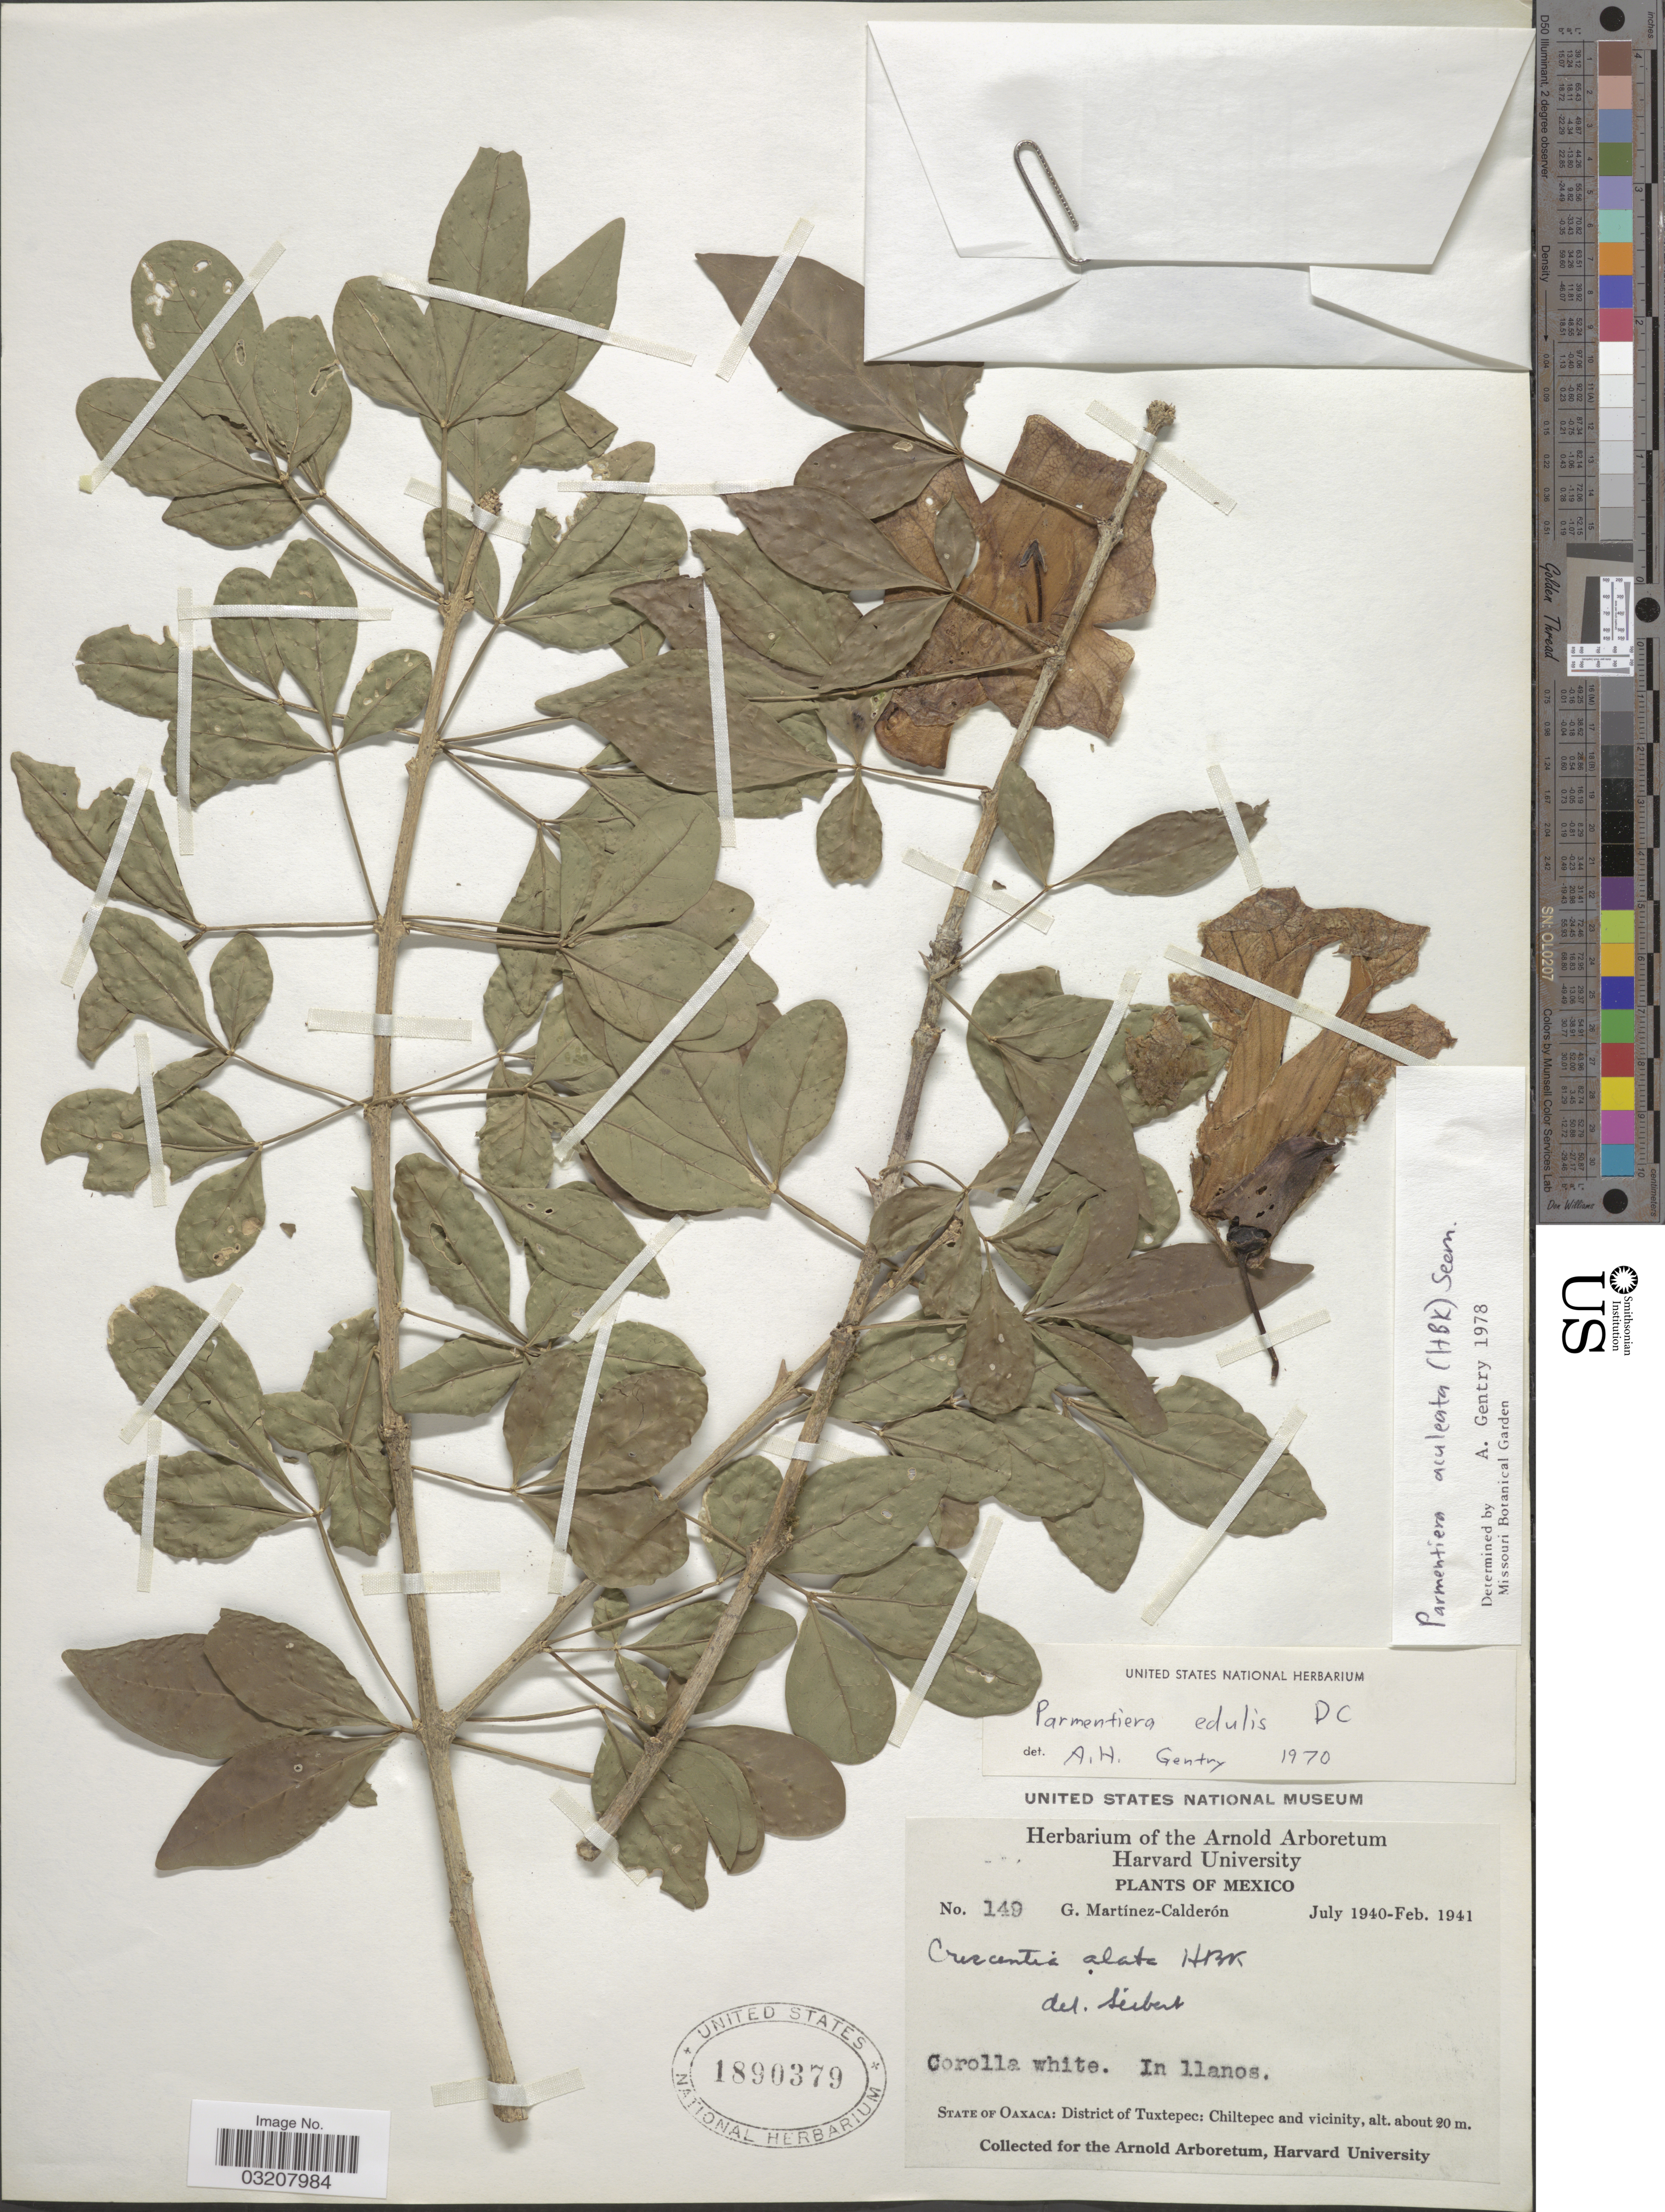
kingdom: Plantae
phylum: Tracheophyta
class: Magnoliopsida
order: Lamiales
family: Bignoniaceae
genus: Parmentiera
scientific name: Parmentiera aculeata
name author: (Kunth) Seem.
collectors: G. Martínez Calderón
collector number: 149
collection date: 1940-07/1941-02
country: Mexico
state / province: Oaxaca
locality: District of Tuxtepec: Chiltepec and vicinity.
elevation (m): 20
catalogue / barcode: US 1890379